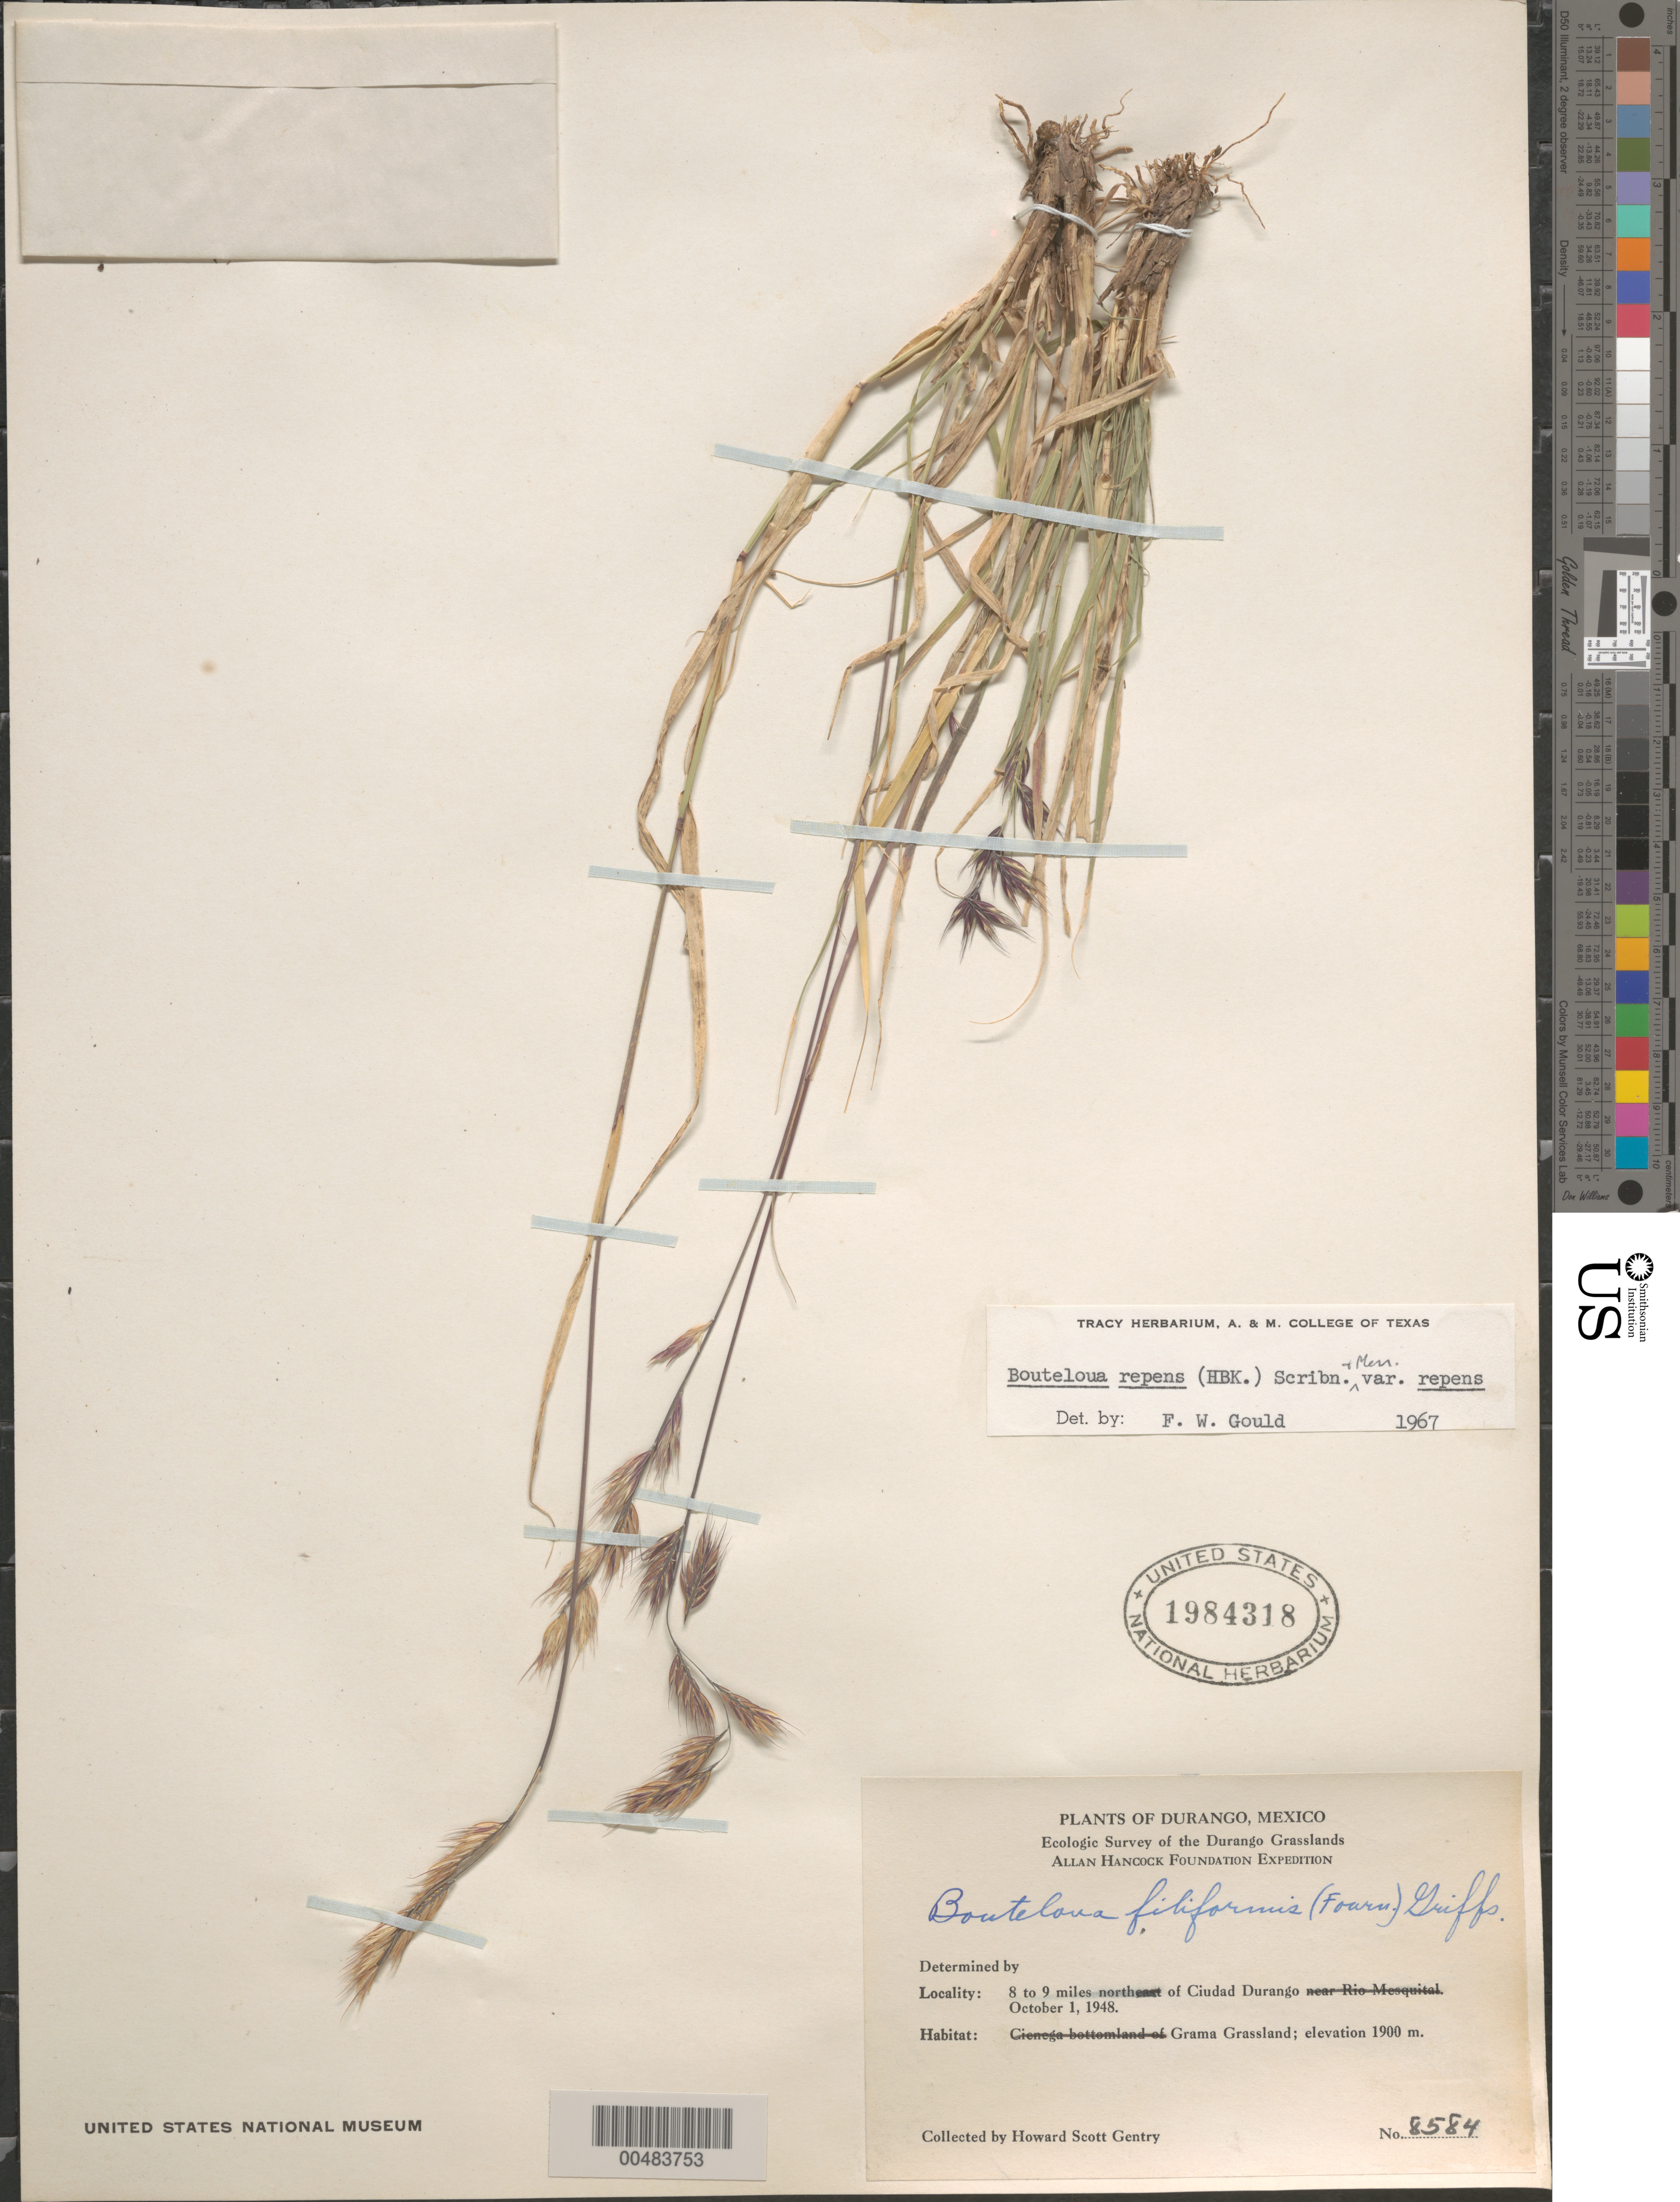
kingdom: Plantae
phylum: Tracheophyta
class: Liliopsida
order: Poales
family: Poaceae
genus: Bouteloua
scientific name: Bouteloua repens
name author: (Kunth) Scribn. & Merr.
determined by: Gould, F. W.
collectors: H. S. Gentry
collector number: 8584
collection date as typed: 1 Oct 1948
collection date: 1948-10-01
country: Mexico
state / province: Durango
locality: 8 to 9 mi N of Ciudad Durango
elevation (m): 1900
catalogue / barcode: US 1984318